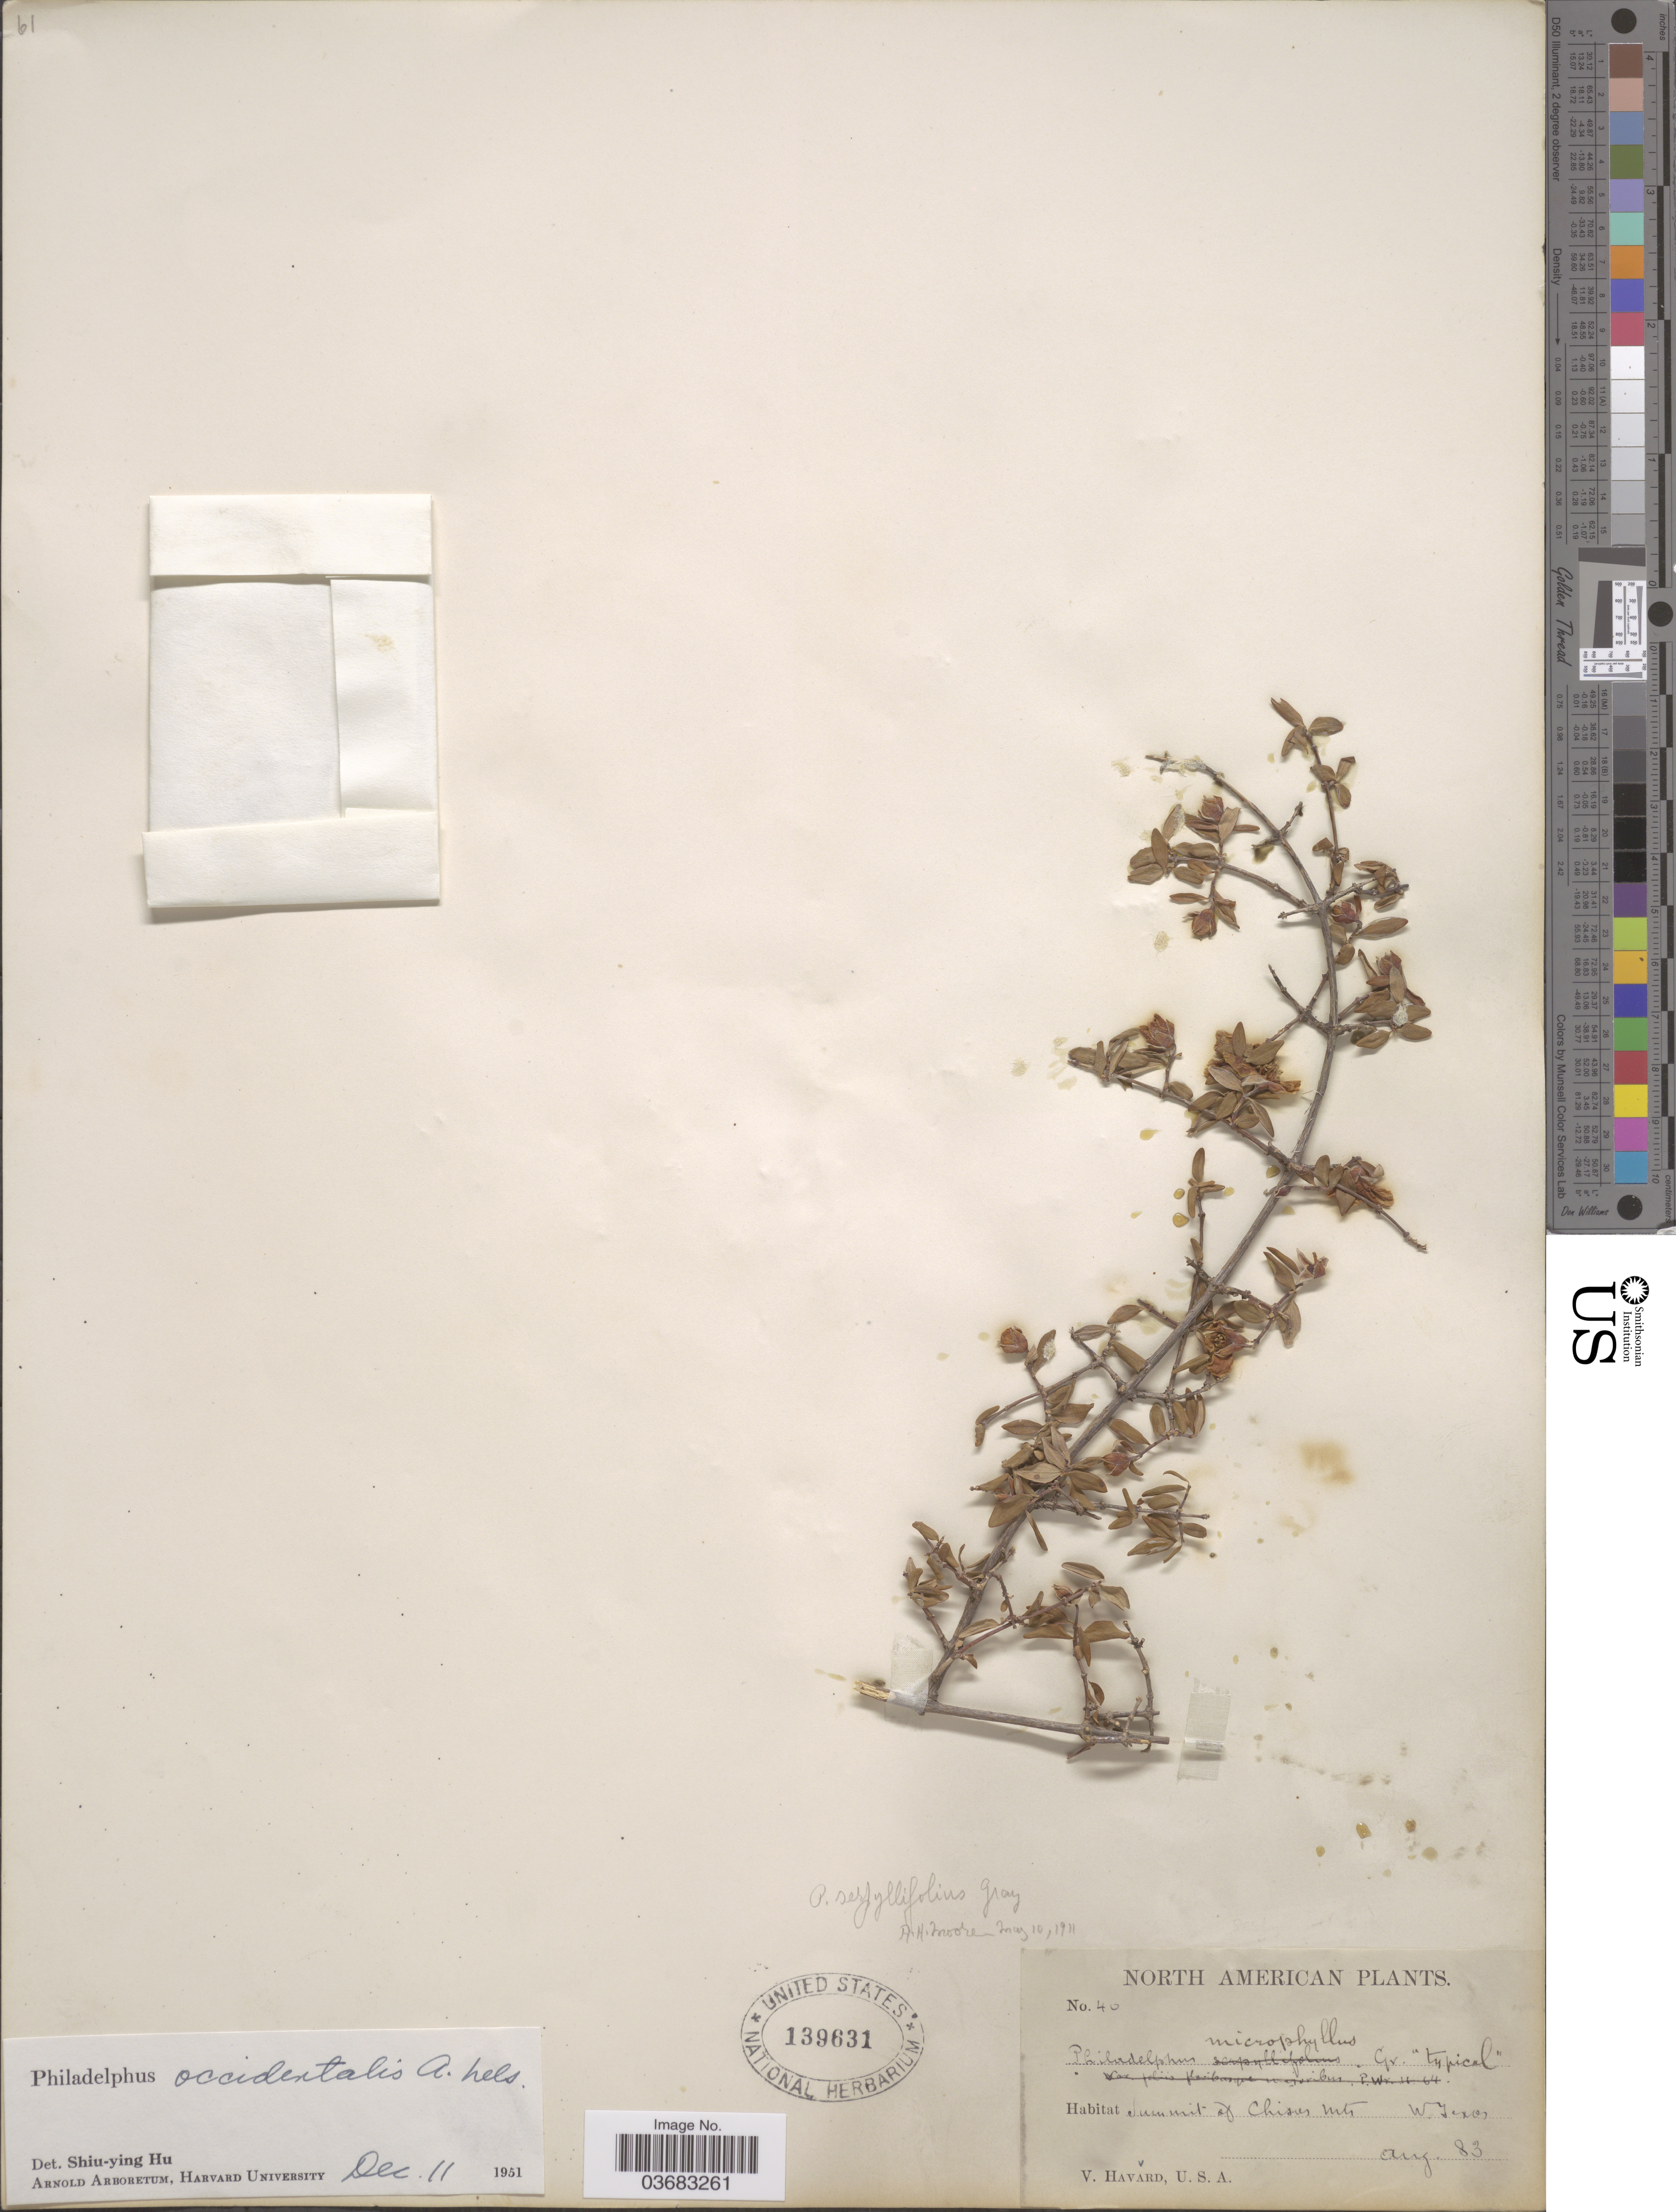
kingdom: Plantae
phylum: Tracheophyta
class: Magnoliopsida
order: Cornales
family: Hydrangeaceae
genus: Philadelphus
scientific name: Philadelphus occidentalis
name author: A. Nelson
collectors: V. Havard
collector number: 40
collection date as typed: Transcribed d/m/y: /8/83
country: United States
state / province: Texas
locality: Summit of Chisos Mts. W. Texas.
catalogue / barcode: US 139631